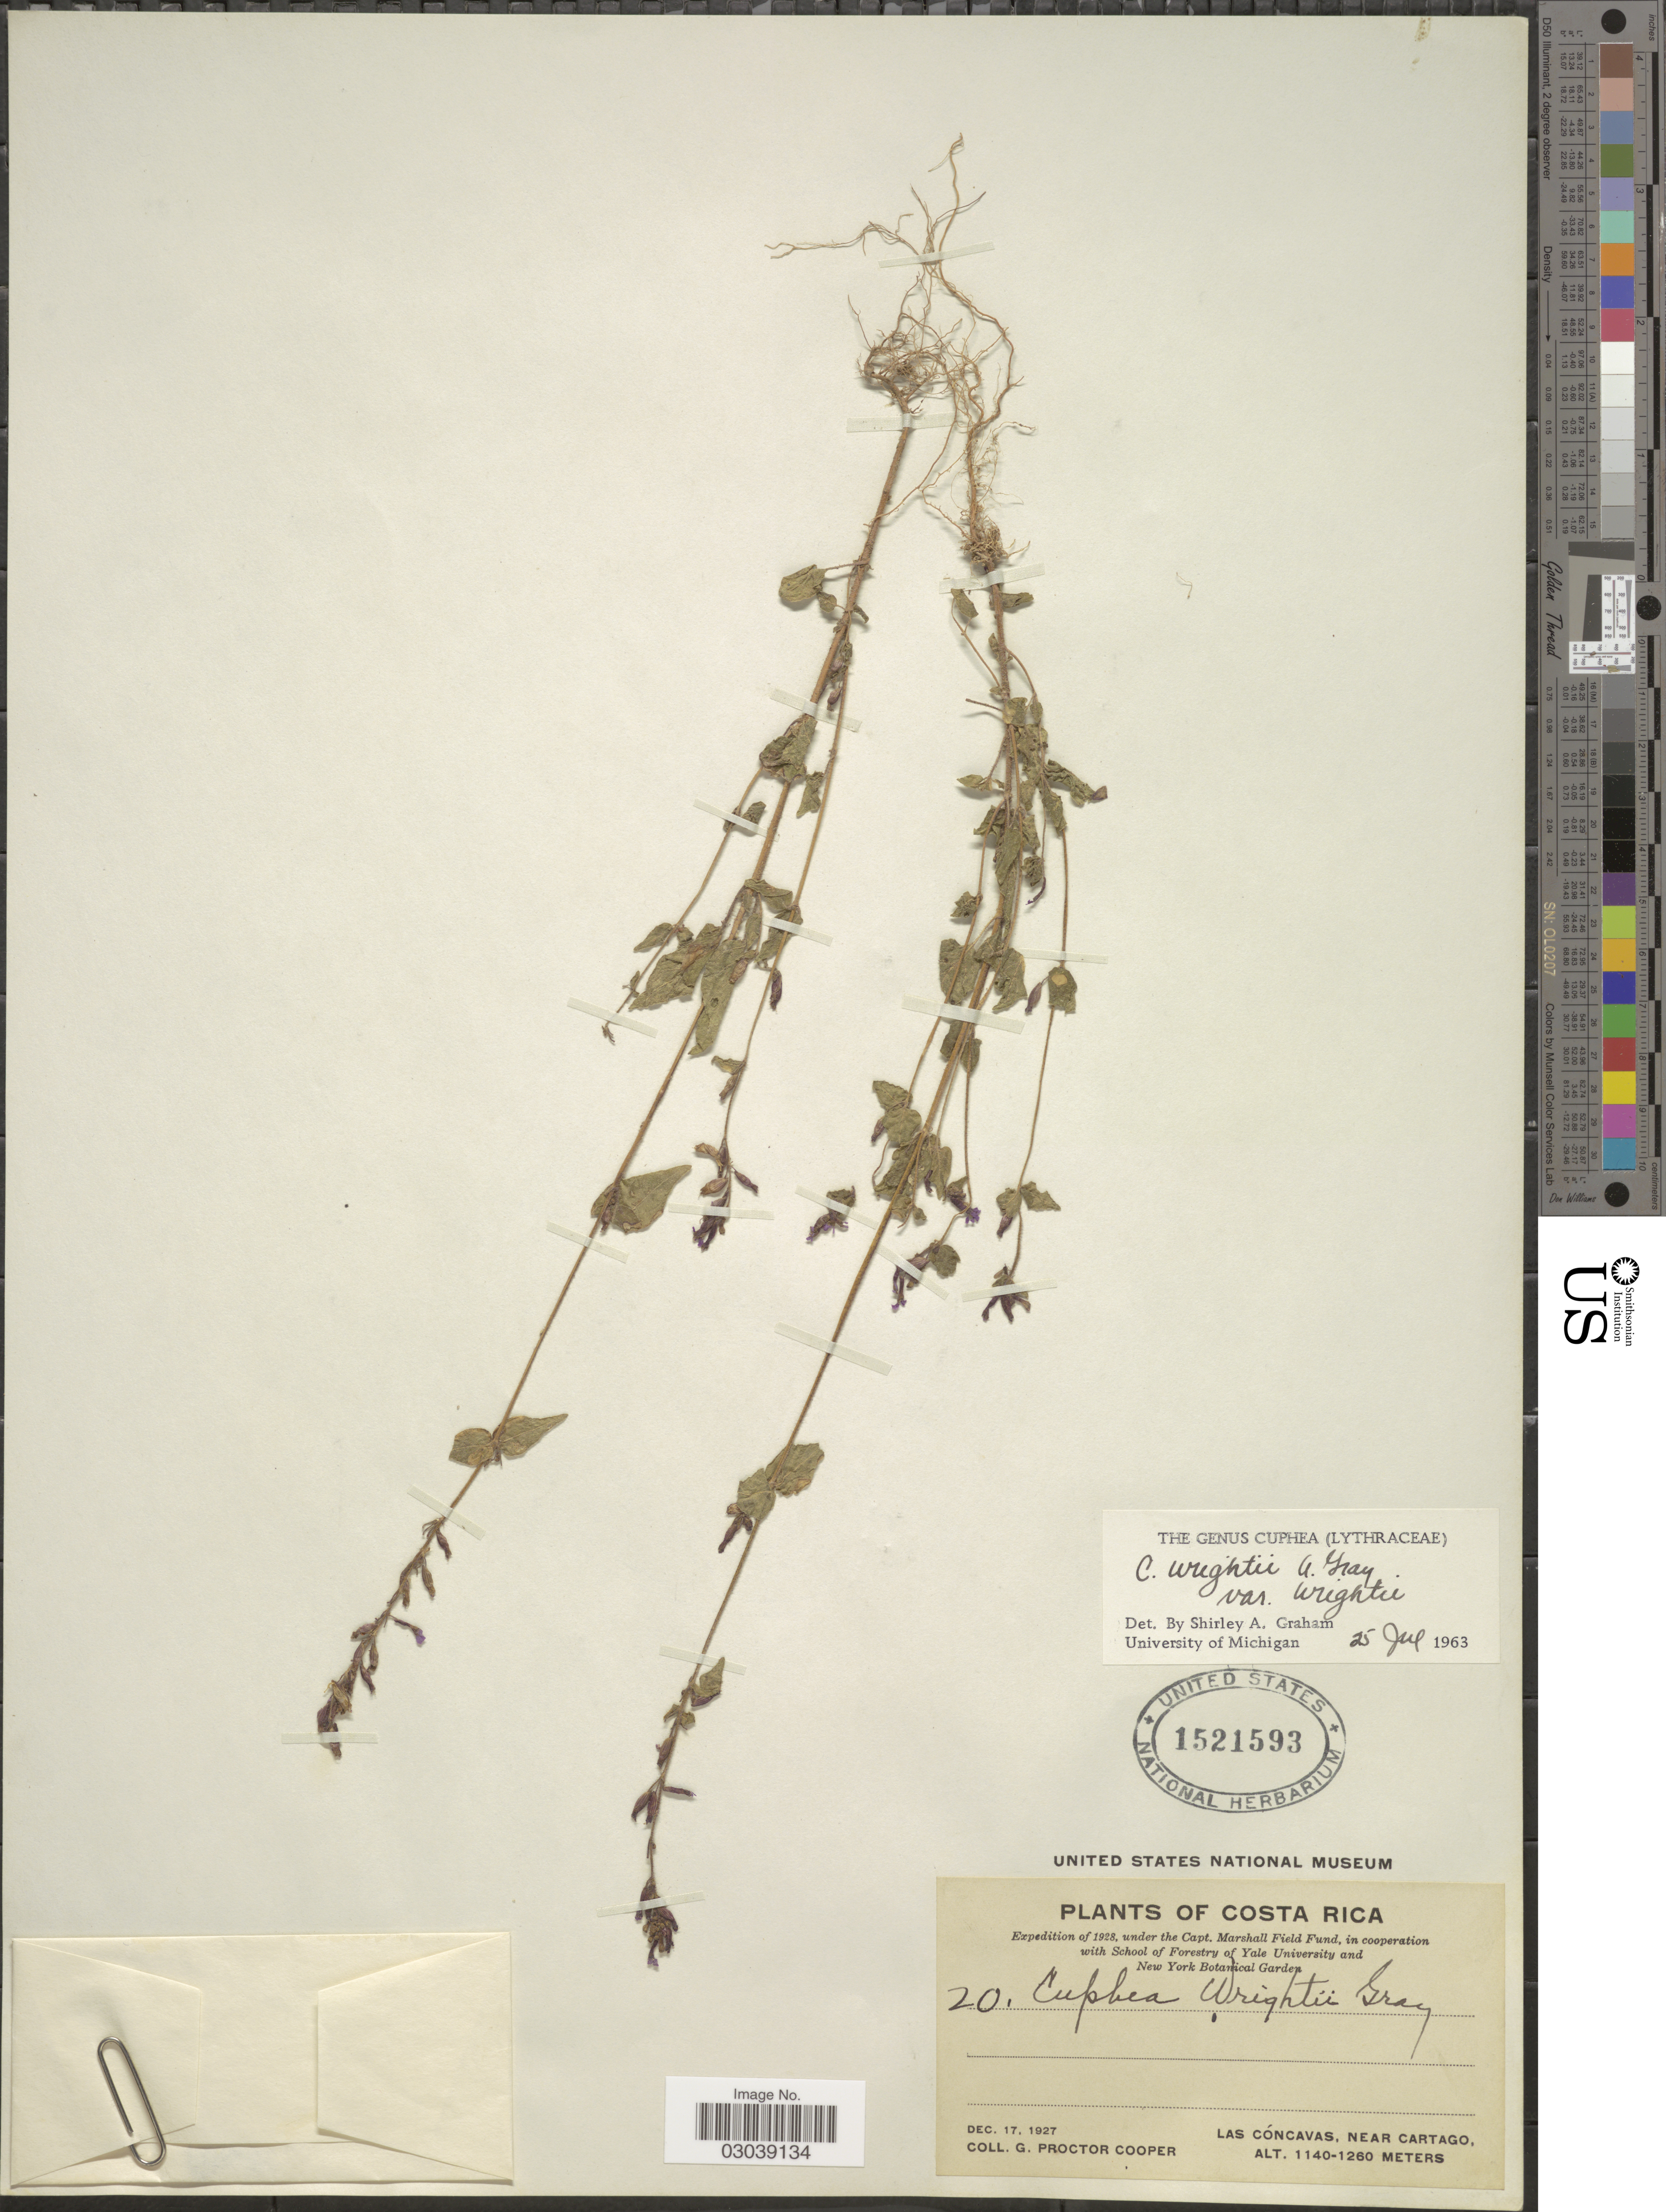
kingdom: Plantae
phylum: Tracheophyta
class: Magnoliopsida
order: Myrtales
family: Lythraceae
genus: Cuphea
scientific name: Cuphea wrightii var. wrightii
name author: A. Gray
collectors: G. Cooper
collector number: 20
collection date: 1927-12-17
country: Costa Rica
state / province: Cartago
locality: Las Cóncavas, near Cartago.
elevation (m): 1140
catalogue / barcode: US 1521593